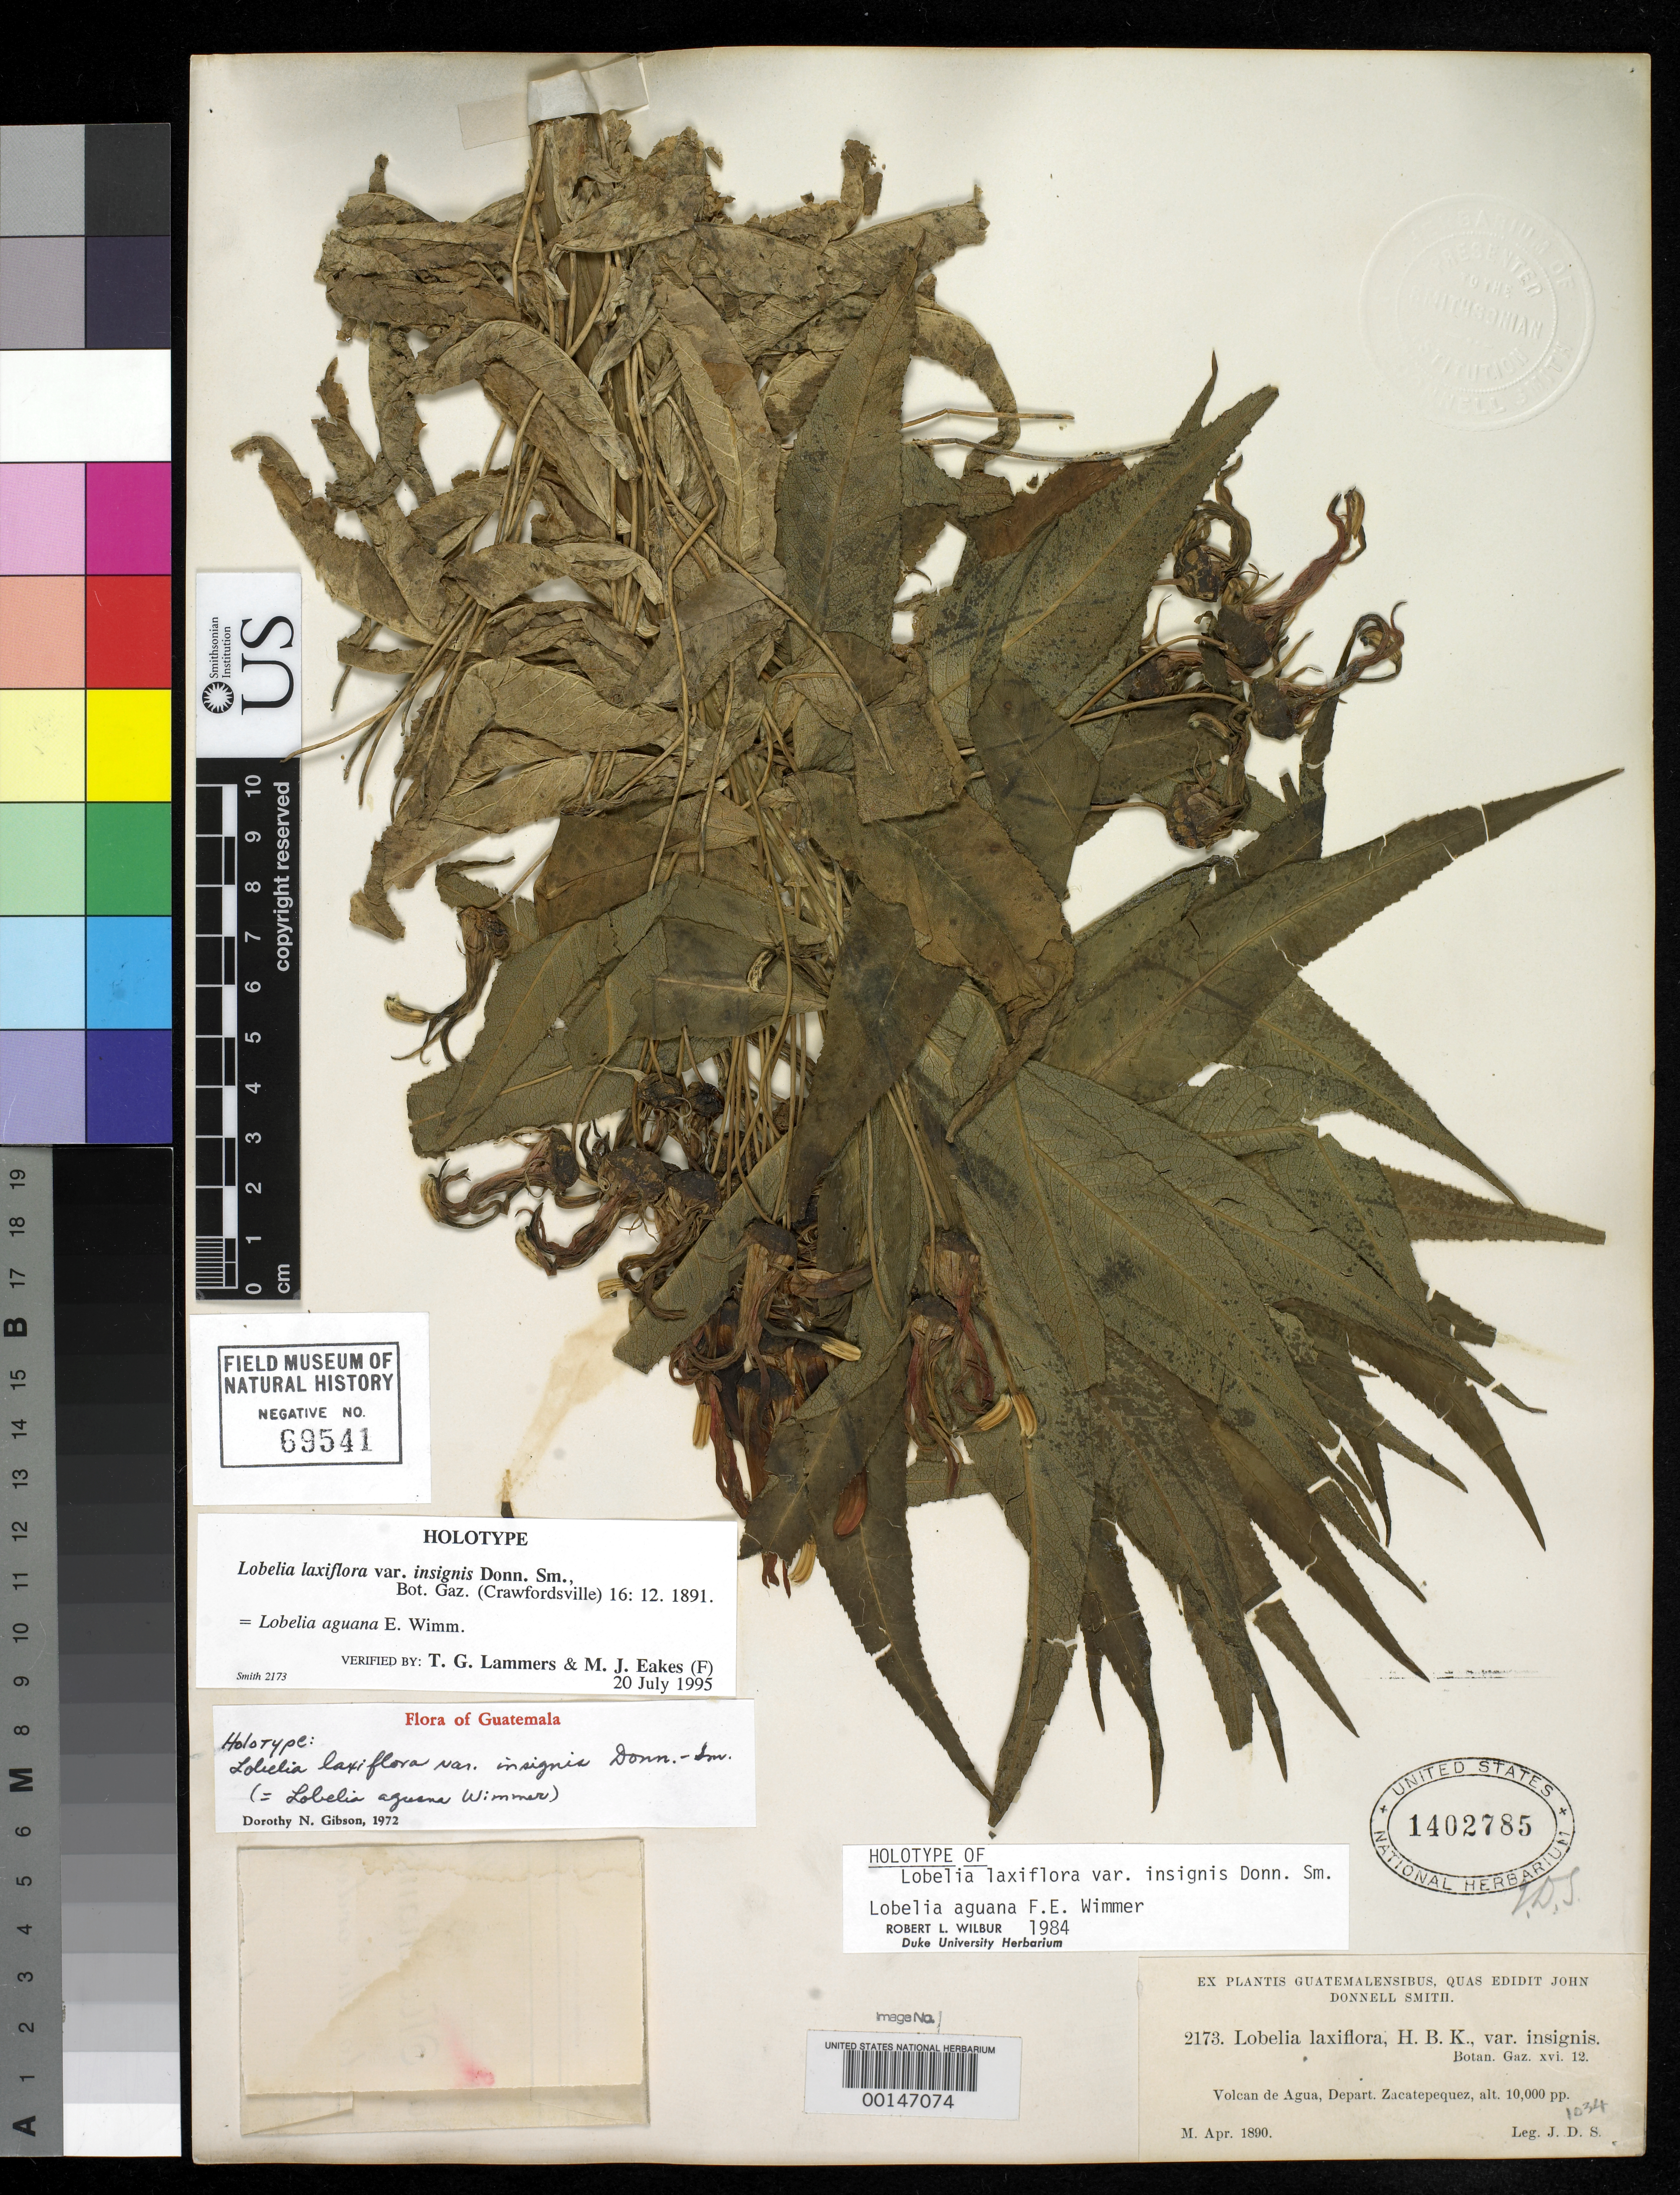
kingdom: Plantae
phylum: Tracheophyta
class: Magnoliopsida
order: Asterales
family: Campanulaceae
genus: Lobelia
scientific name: Lobelia laxiflora var. insignis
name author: Donn. Sm.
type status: Holotype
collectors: J. Donnell Smith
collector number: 2173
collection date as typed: Apr 1890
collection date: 1890-04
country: Guatemala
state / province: Sacatepéquez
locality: Volcan de Agua.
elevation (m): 3048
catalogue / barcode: US 1402785